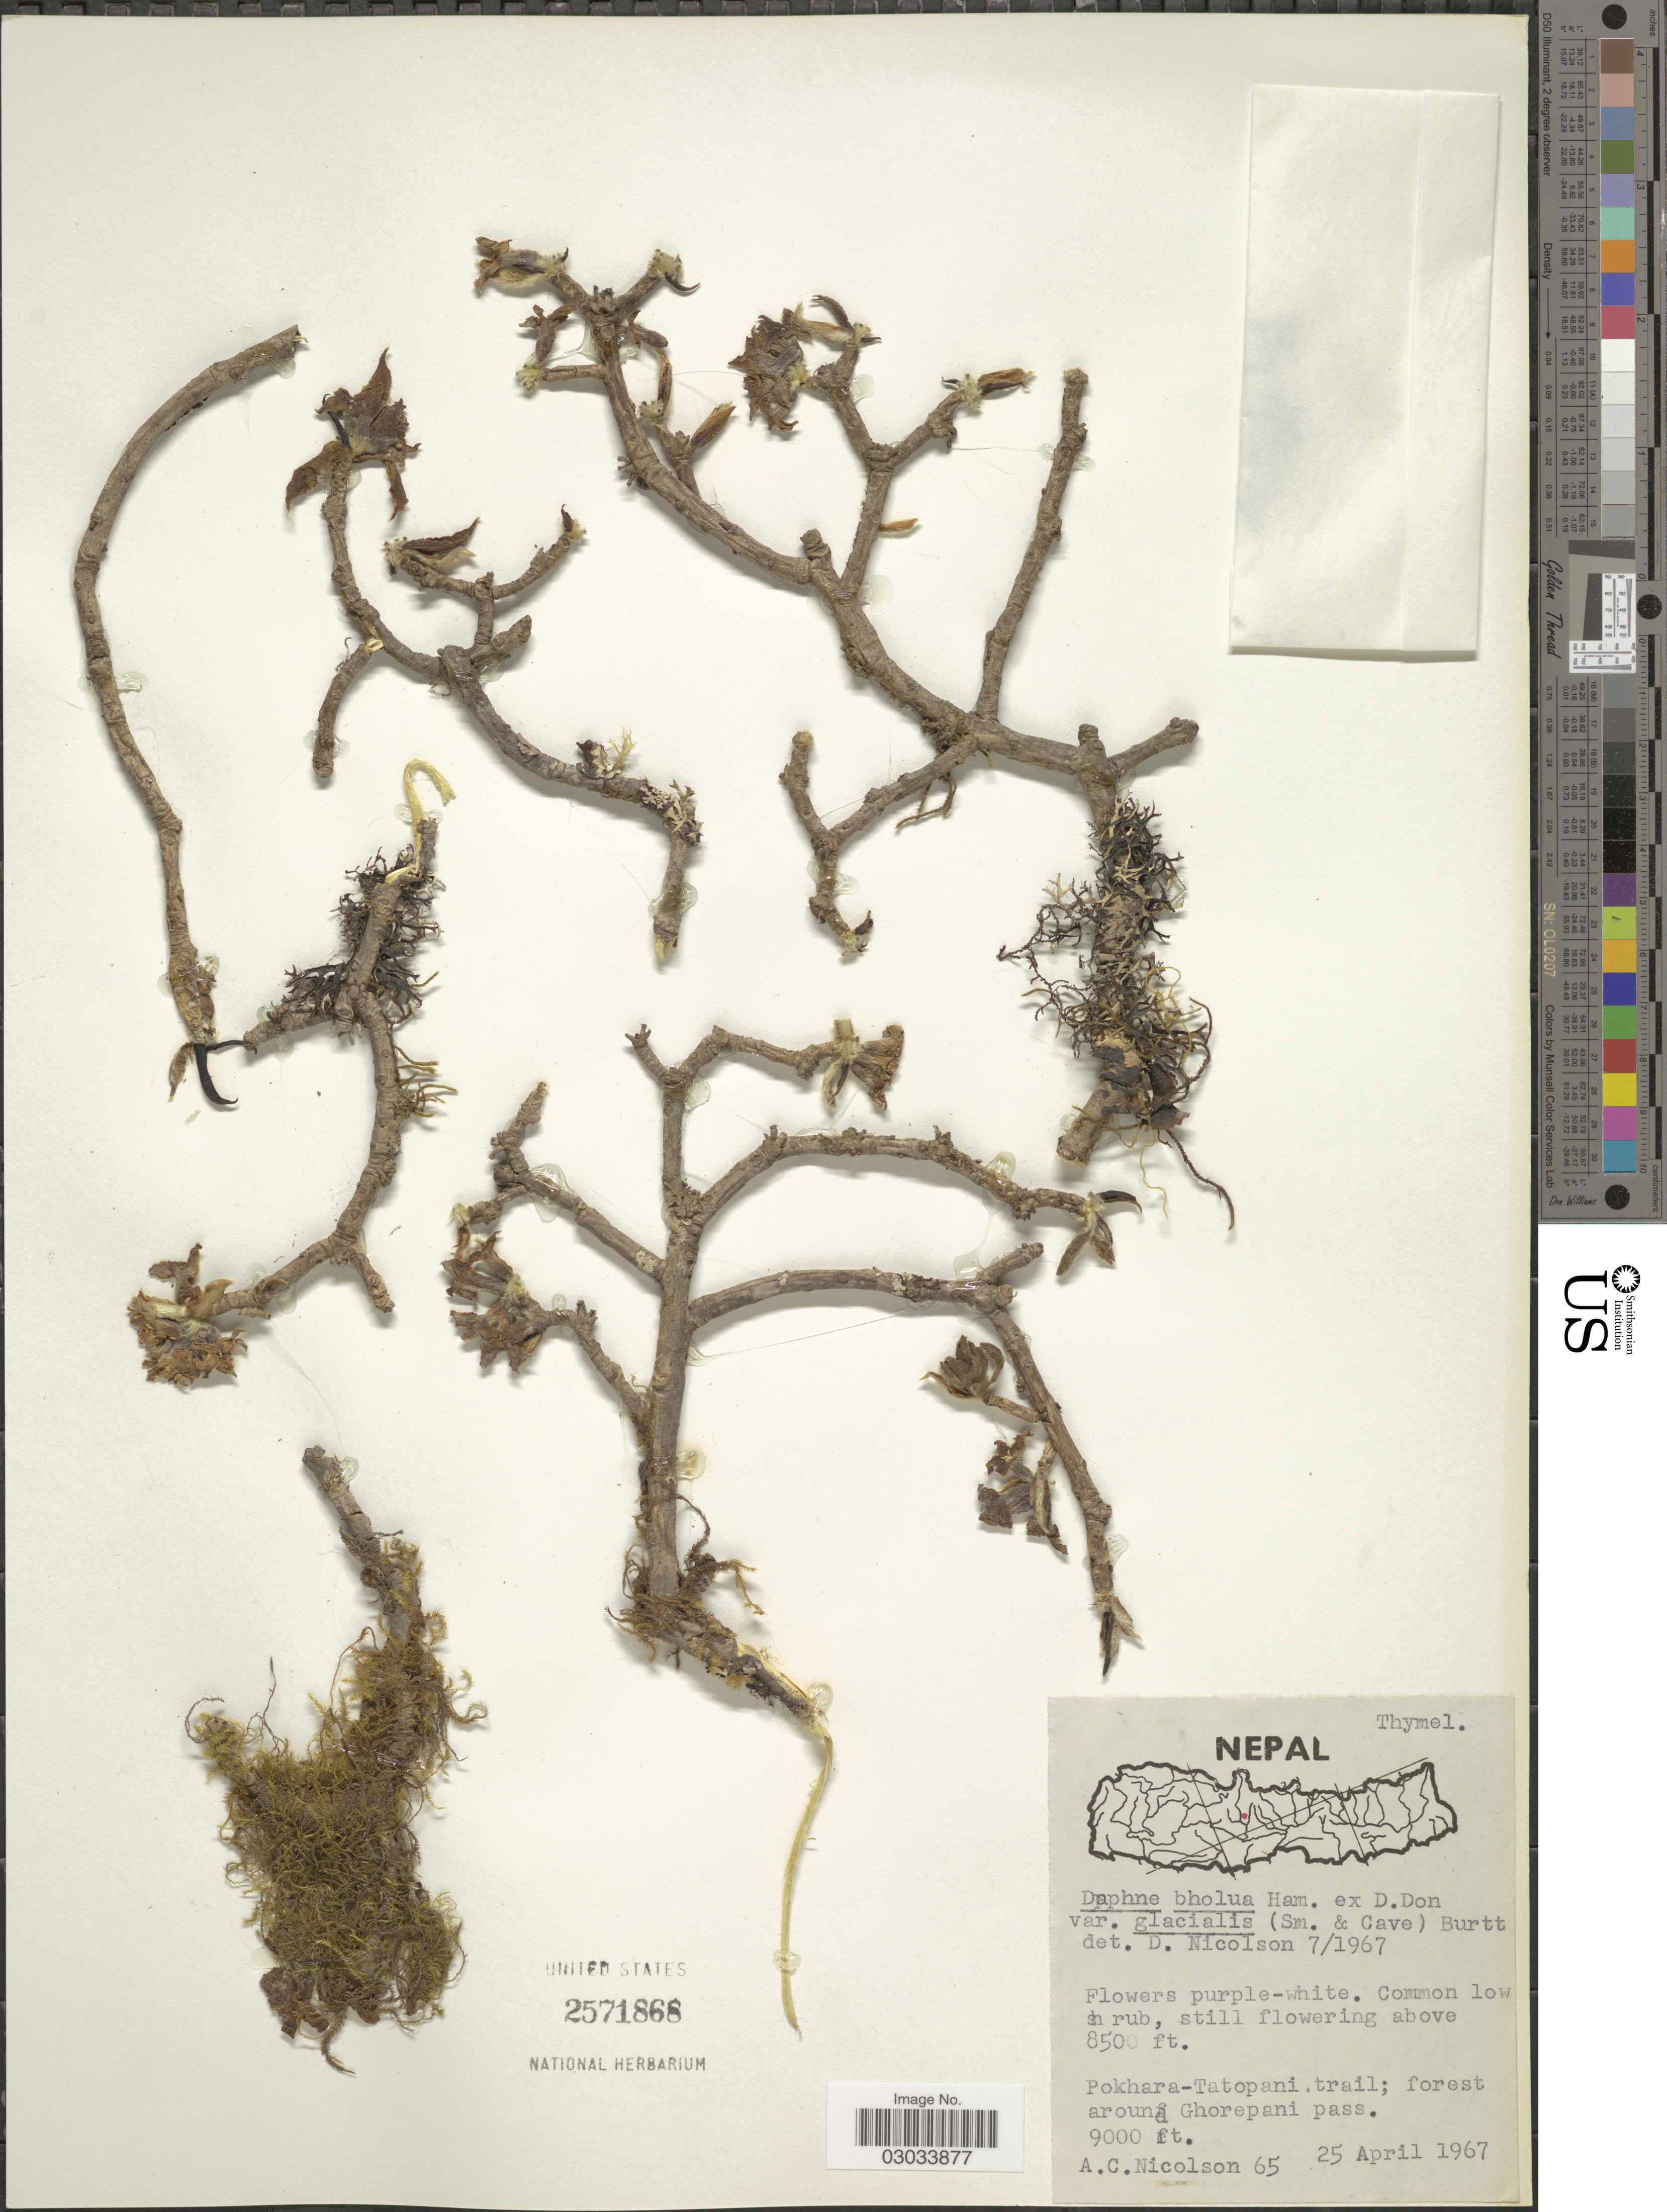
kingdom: Plantae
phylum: Tracheophyta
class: Magnoliopsida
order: Malvales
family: Thymelaeaceae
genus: Daphne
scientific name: Daphne bholua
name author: Buch.-Ham. ex D. Don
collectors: A. C. Nicolson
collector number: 65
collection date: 1967-04-25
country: Nepal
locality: Pokhara-Tatopani trail; forest around Ghorepani pass.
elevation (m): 2743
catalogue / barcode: US 2571868